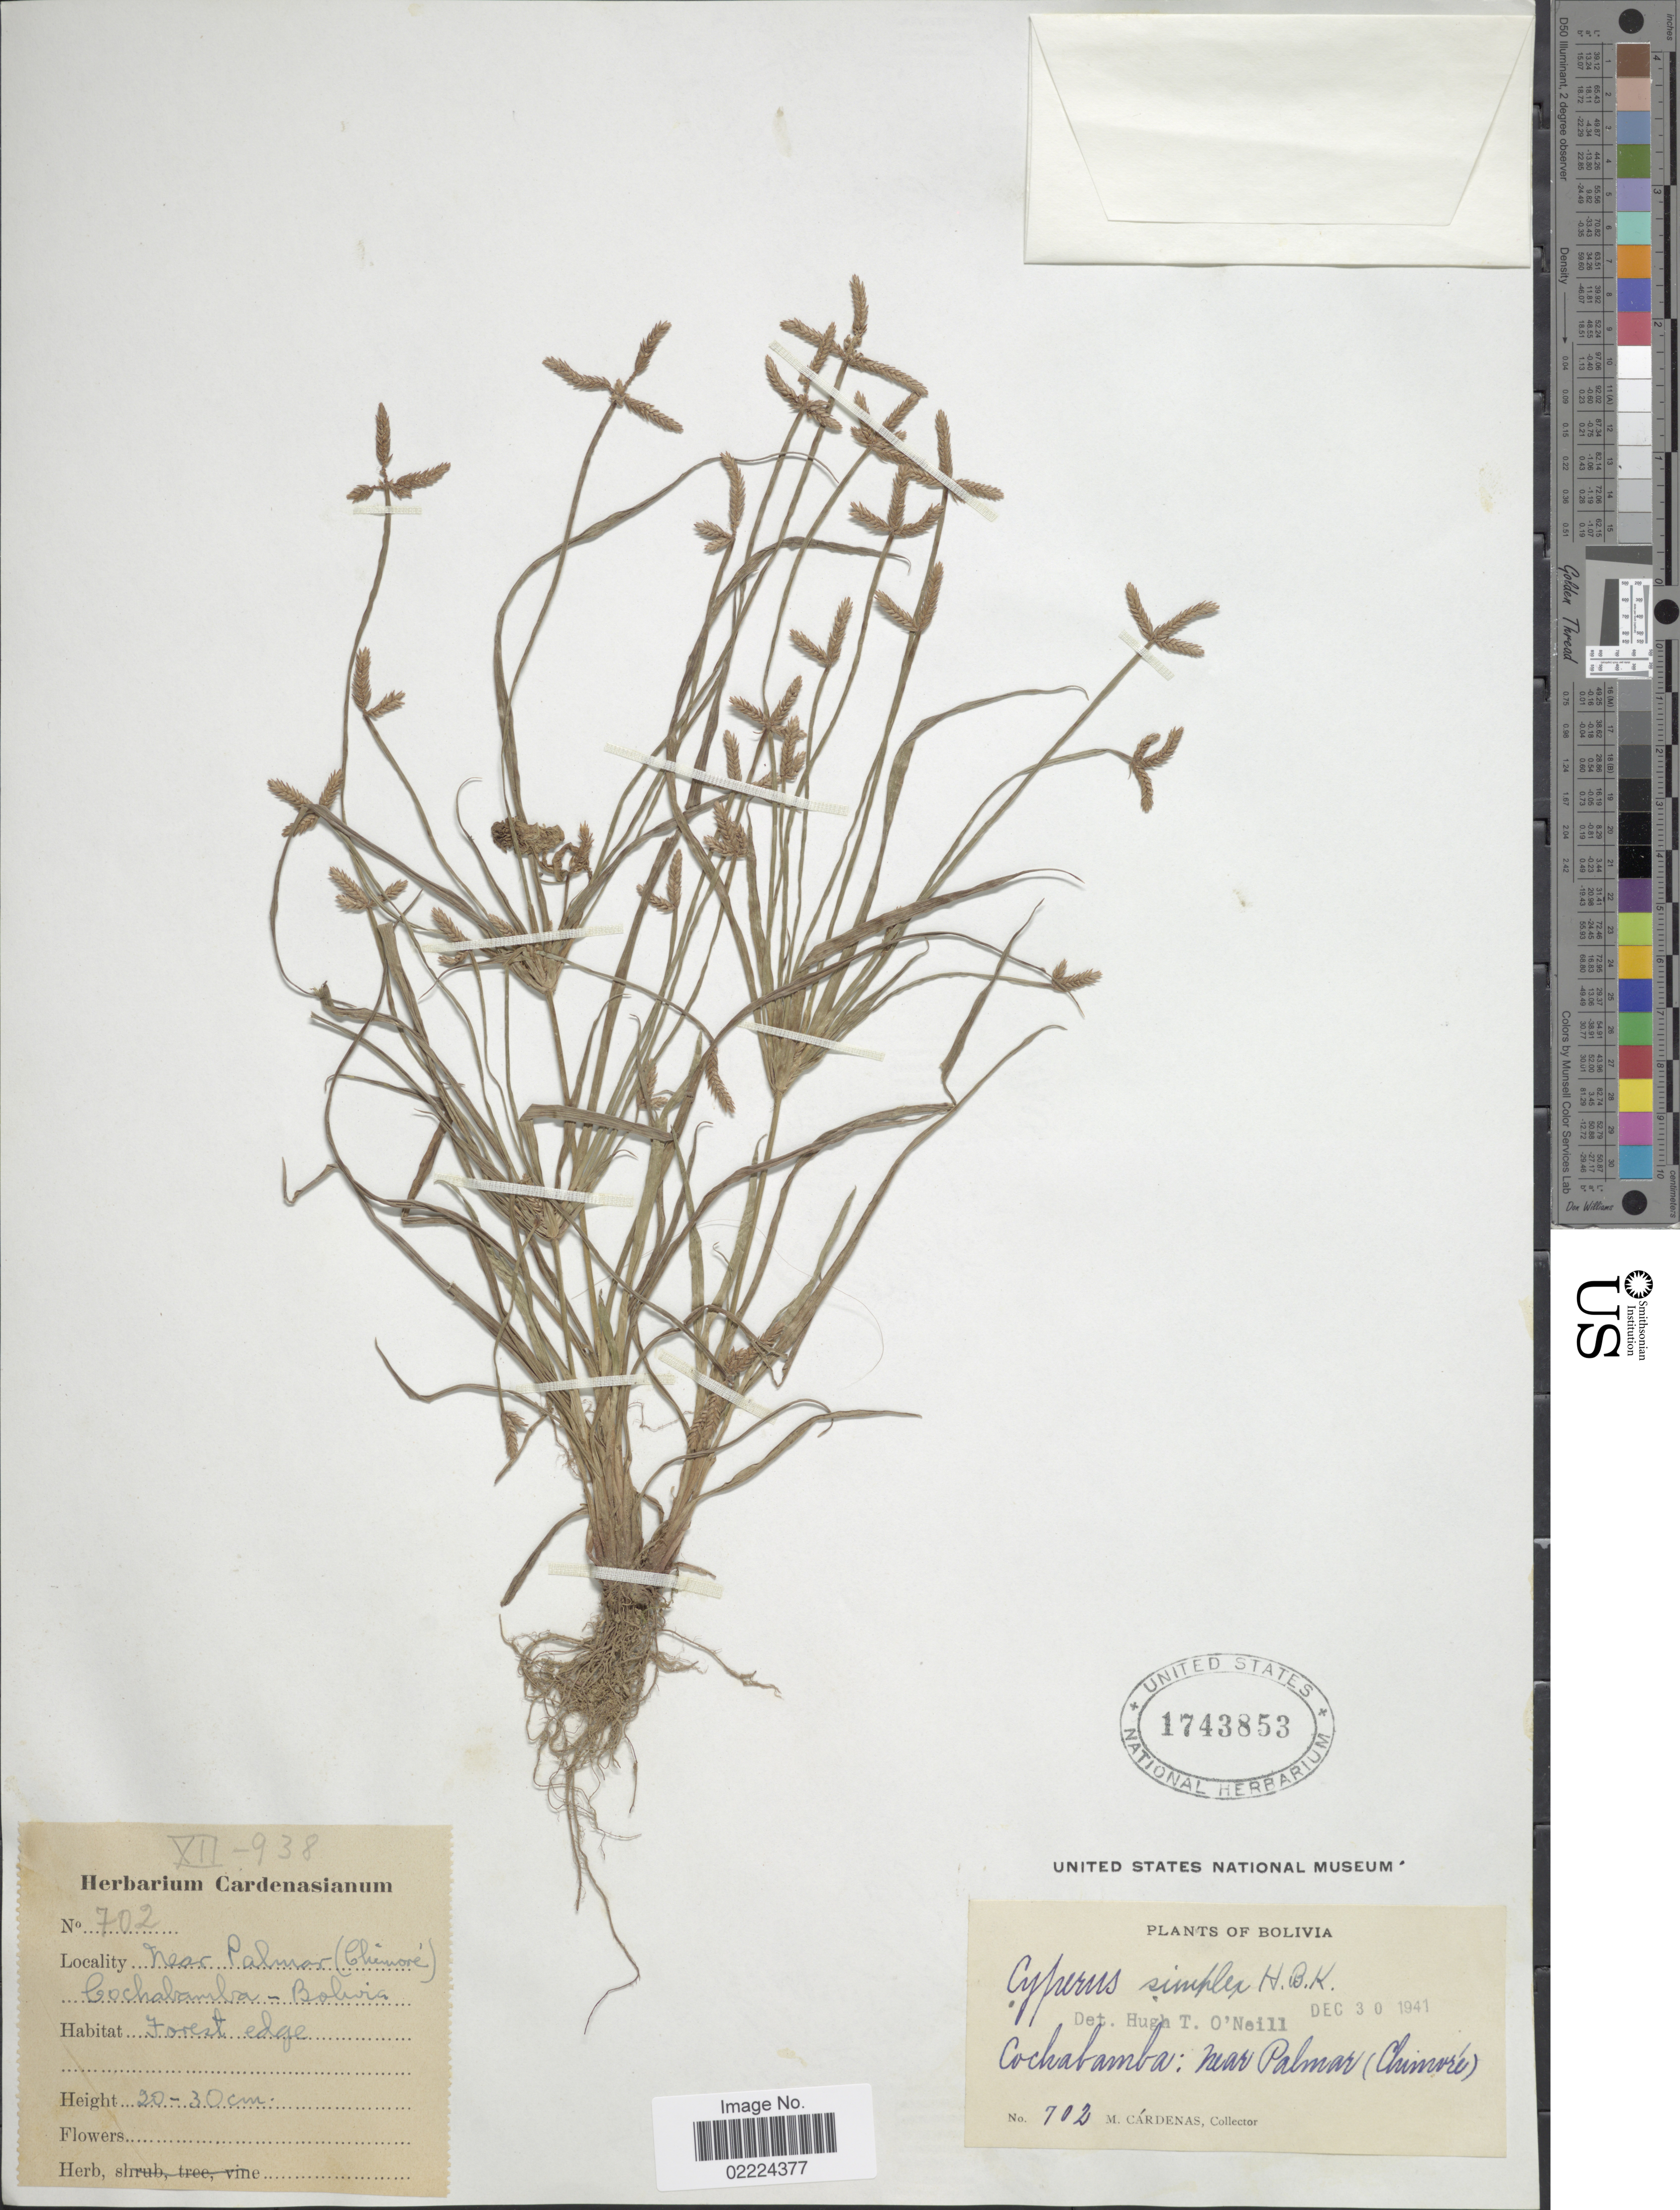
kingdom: Plantae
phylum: Tracheophyta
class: Liliopsida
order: Poales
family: Cyperaceae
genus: Cyperus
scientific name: Cyperus simplex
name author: Kunth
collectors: M. Cárdenas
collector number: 702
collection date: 1938-12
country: Bolivia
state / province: Cochabamba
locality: Near Palmar (Chimore). Forest edge.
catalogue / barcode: US 1743853